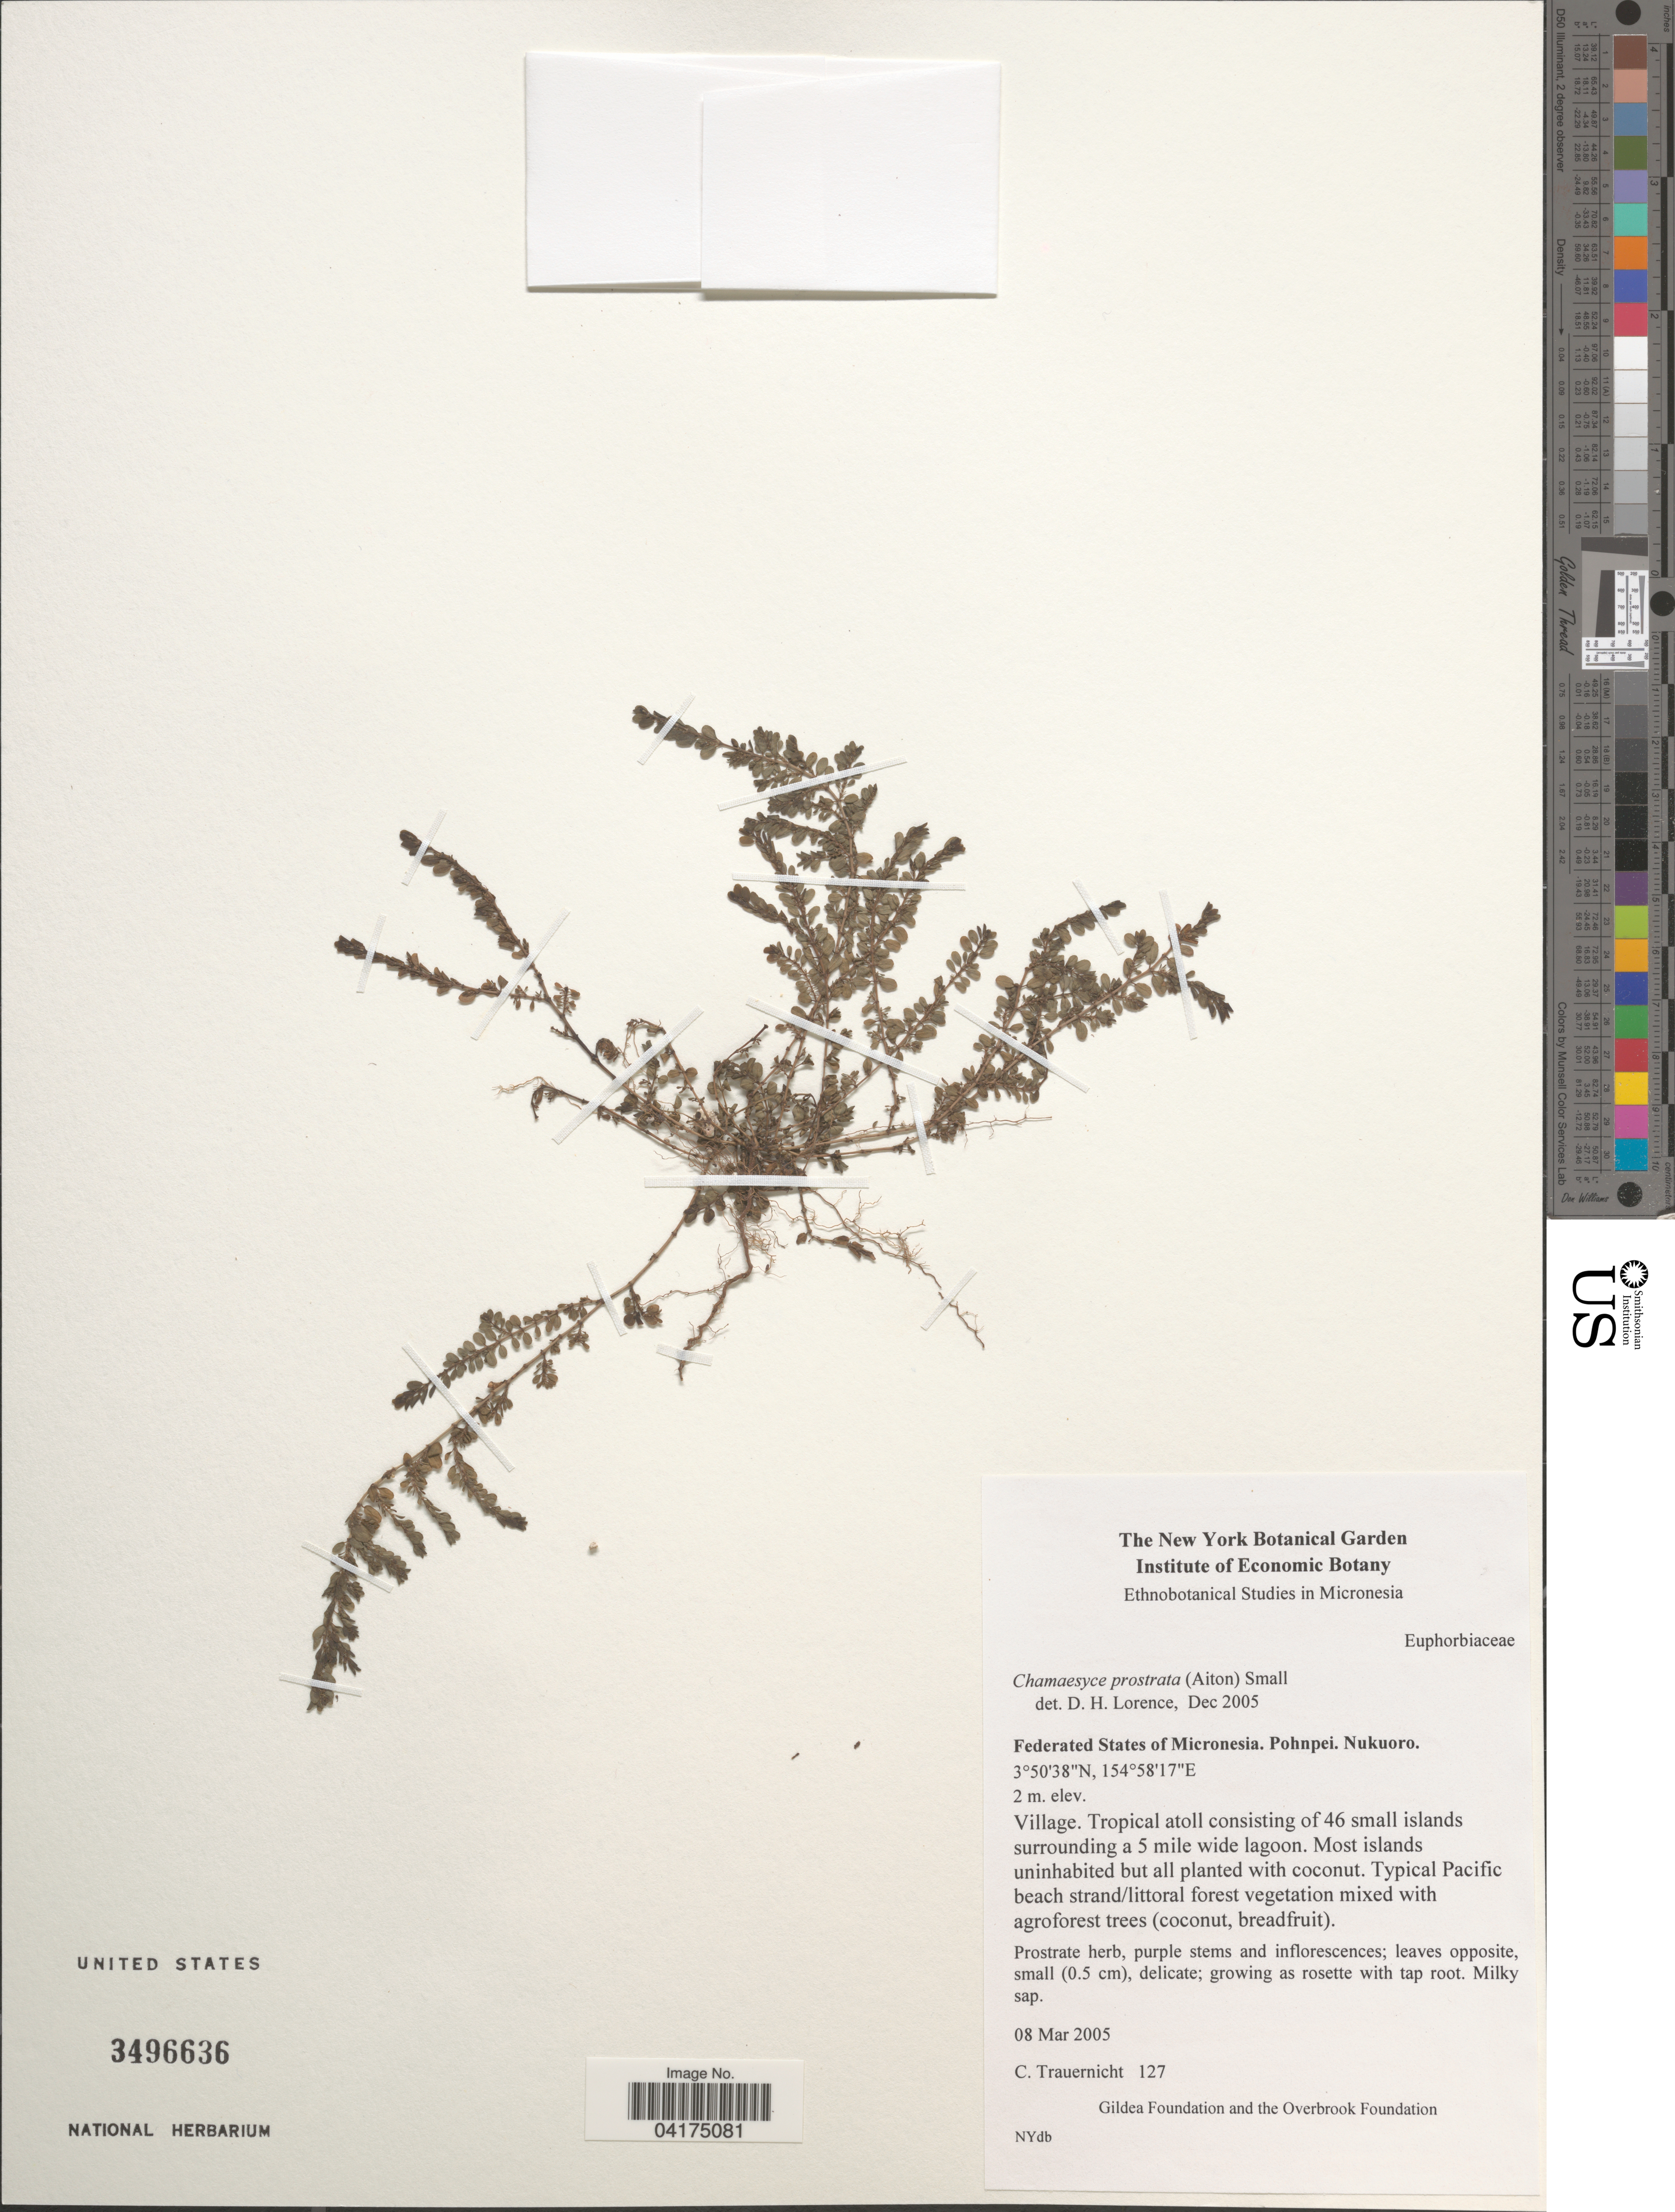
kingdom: Plantae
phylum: Tracheophyta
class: Magnoliopsida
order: Malpighiales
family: Euphorbiaceae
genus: Chamaesyce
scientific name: Chamaesyce prostrata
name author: (Aiton) Small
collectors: C. Trauernicht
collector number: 127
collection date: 2005-03-08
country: Micronesia, Federated States of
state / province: Pohnpei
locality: Nukuoro. Village. Tropical atoll consisting of 46 small islands surrounding a 5 mile wide lagoon.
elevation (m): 2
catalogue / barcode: US 3496636